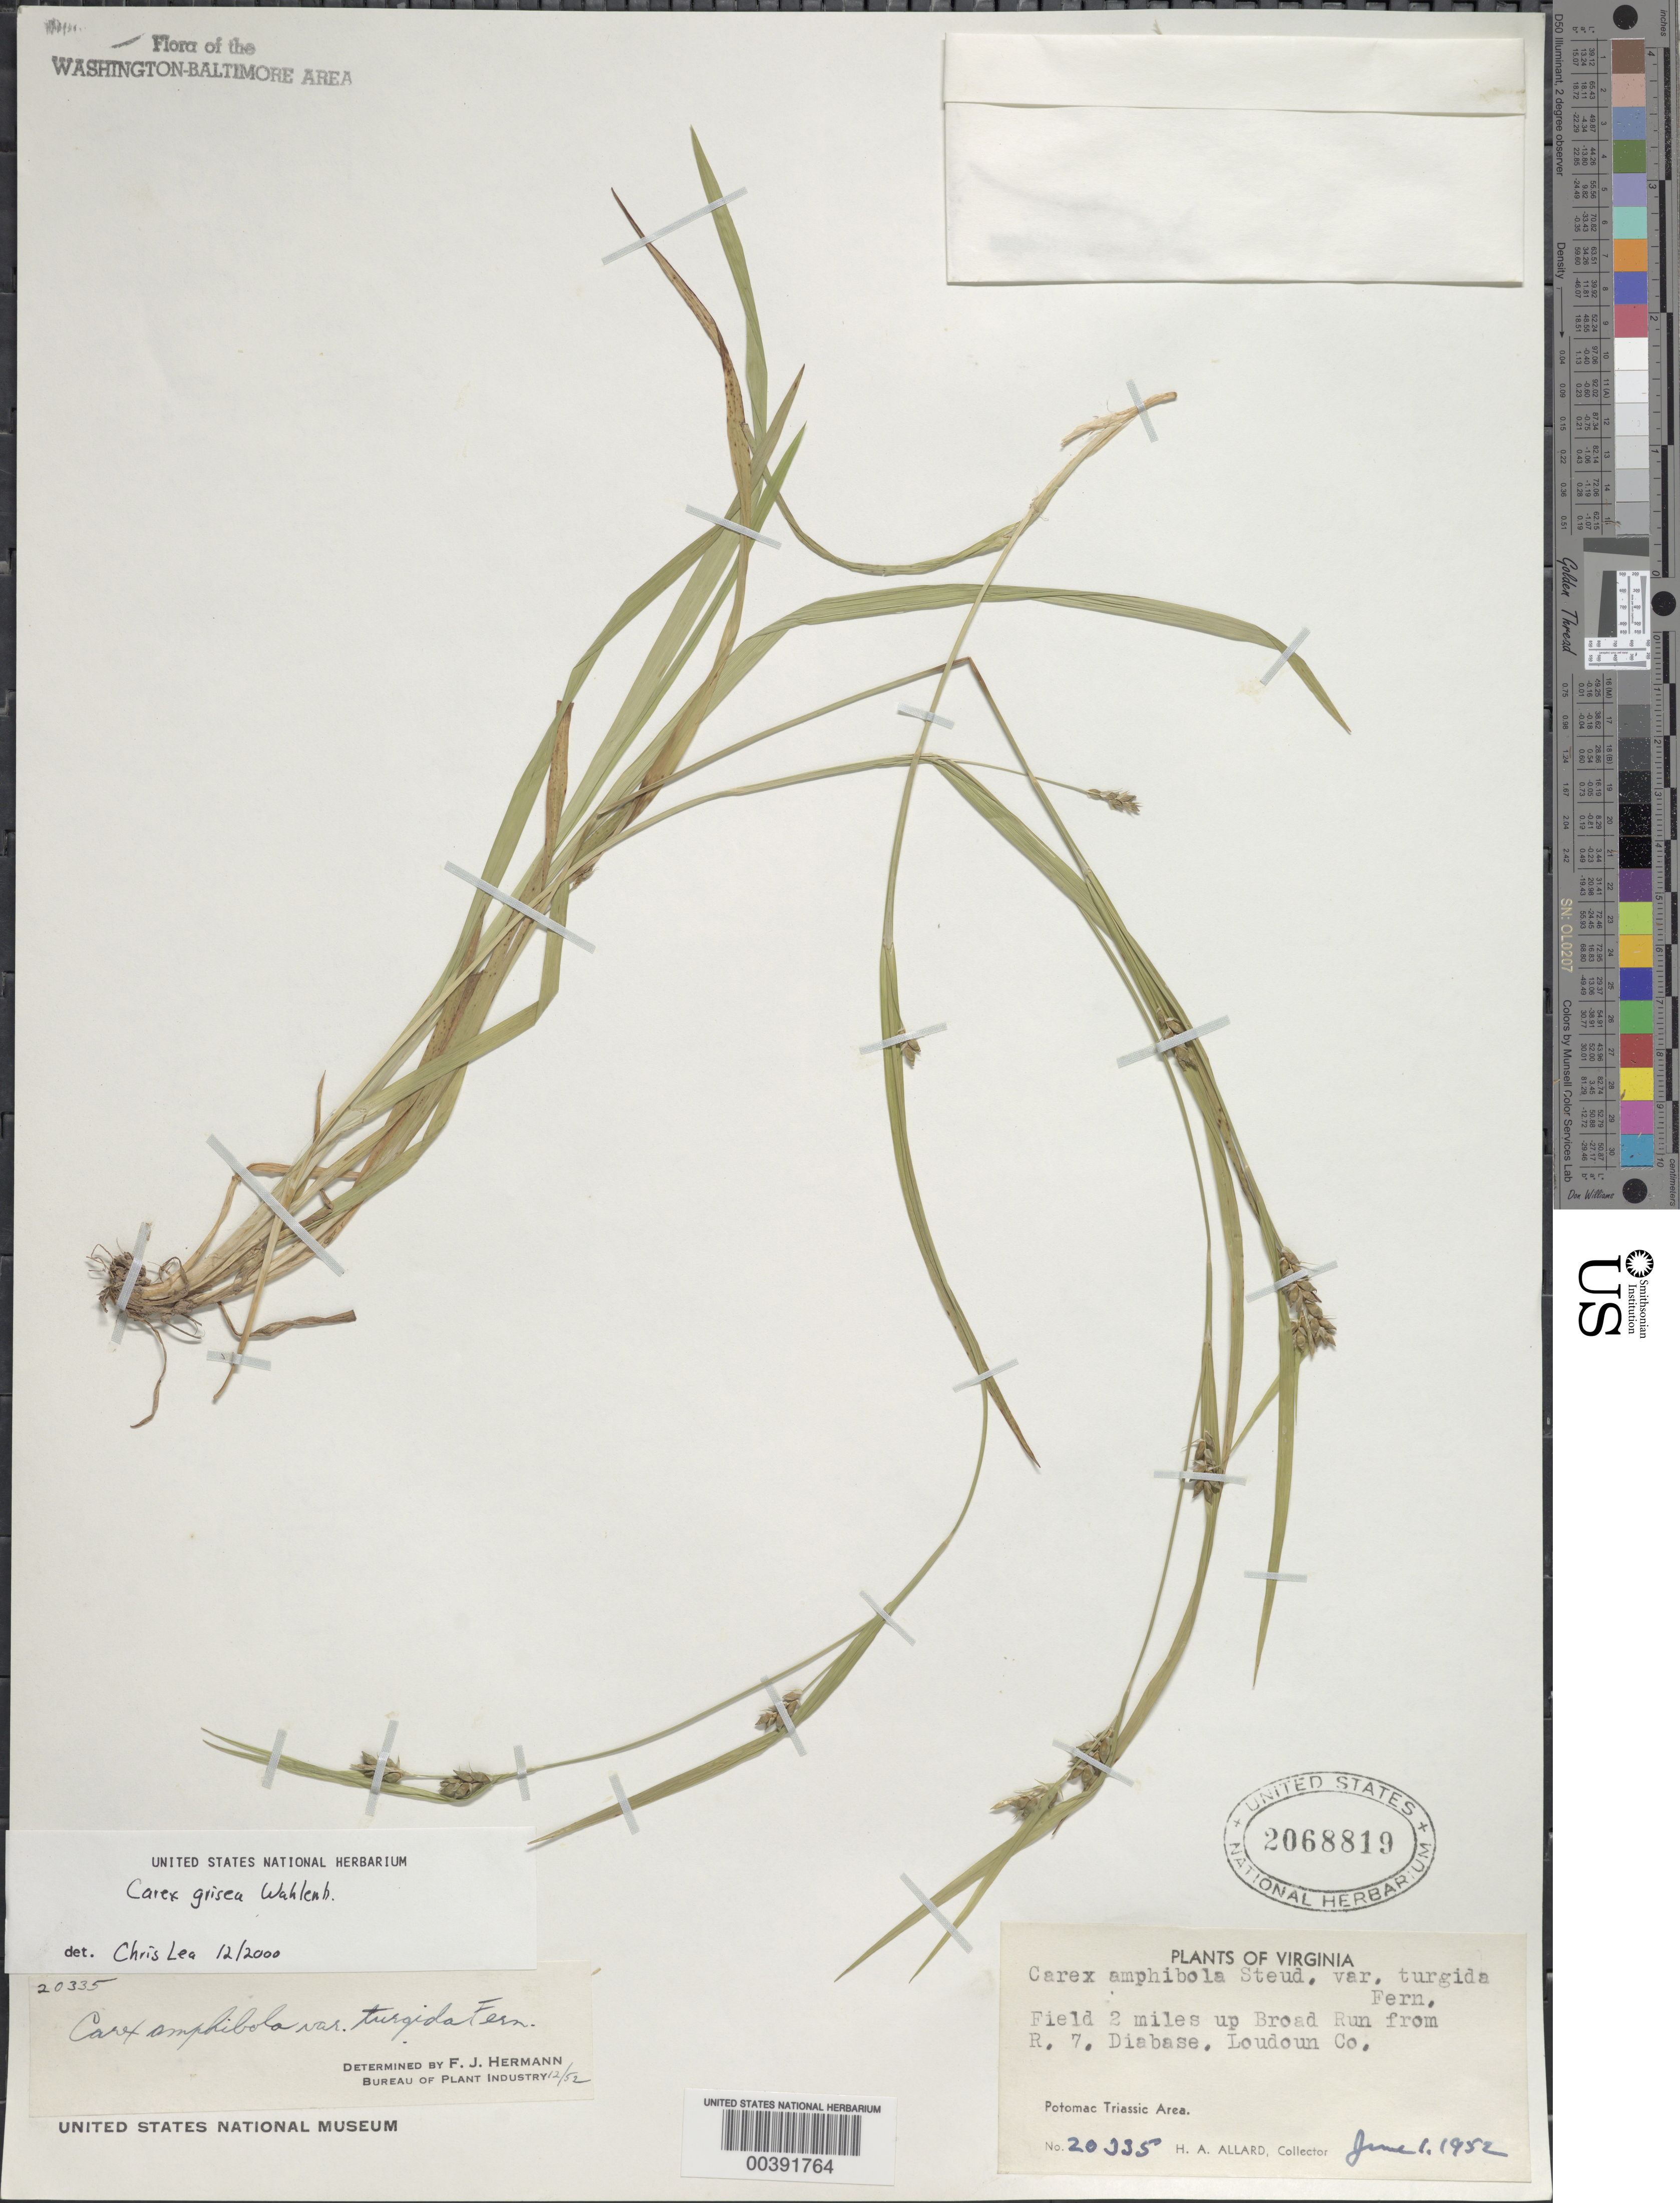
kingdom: Plantae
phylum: Tracheophyta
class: Liliopsida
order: Poales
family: Cyperaceae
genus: Carex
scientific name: Carex grisea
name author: Wahlenb.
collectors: H. A. Allard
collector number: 20335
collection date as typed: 01 Jun 1952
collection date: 1952-06-01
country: United States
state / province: Virginia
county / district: Loudoun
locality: Upstream from Route 7 on Broad Run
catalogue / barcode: US 2068819